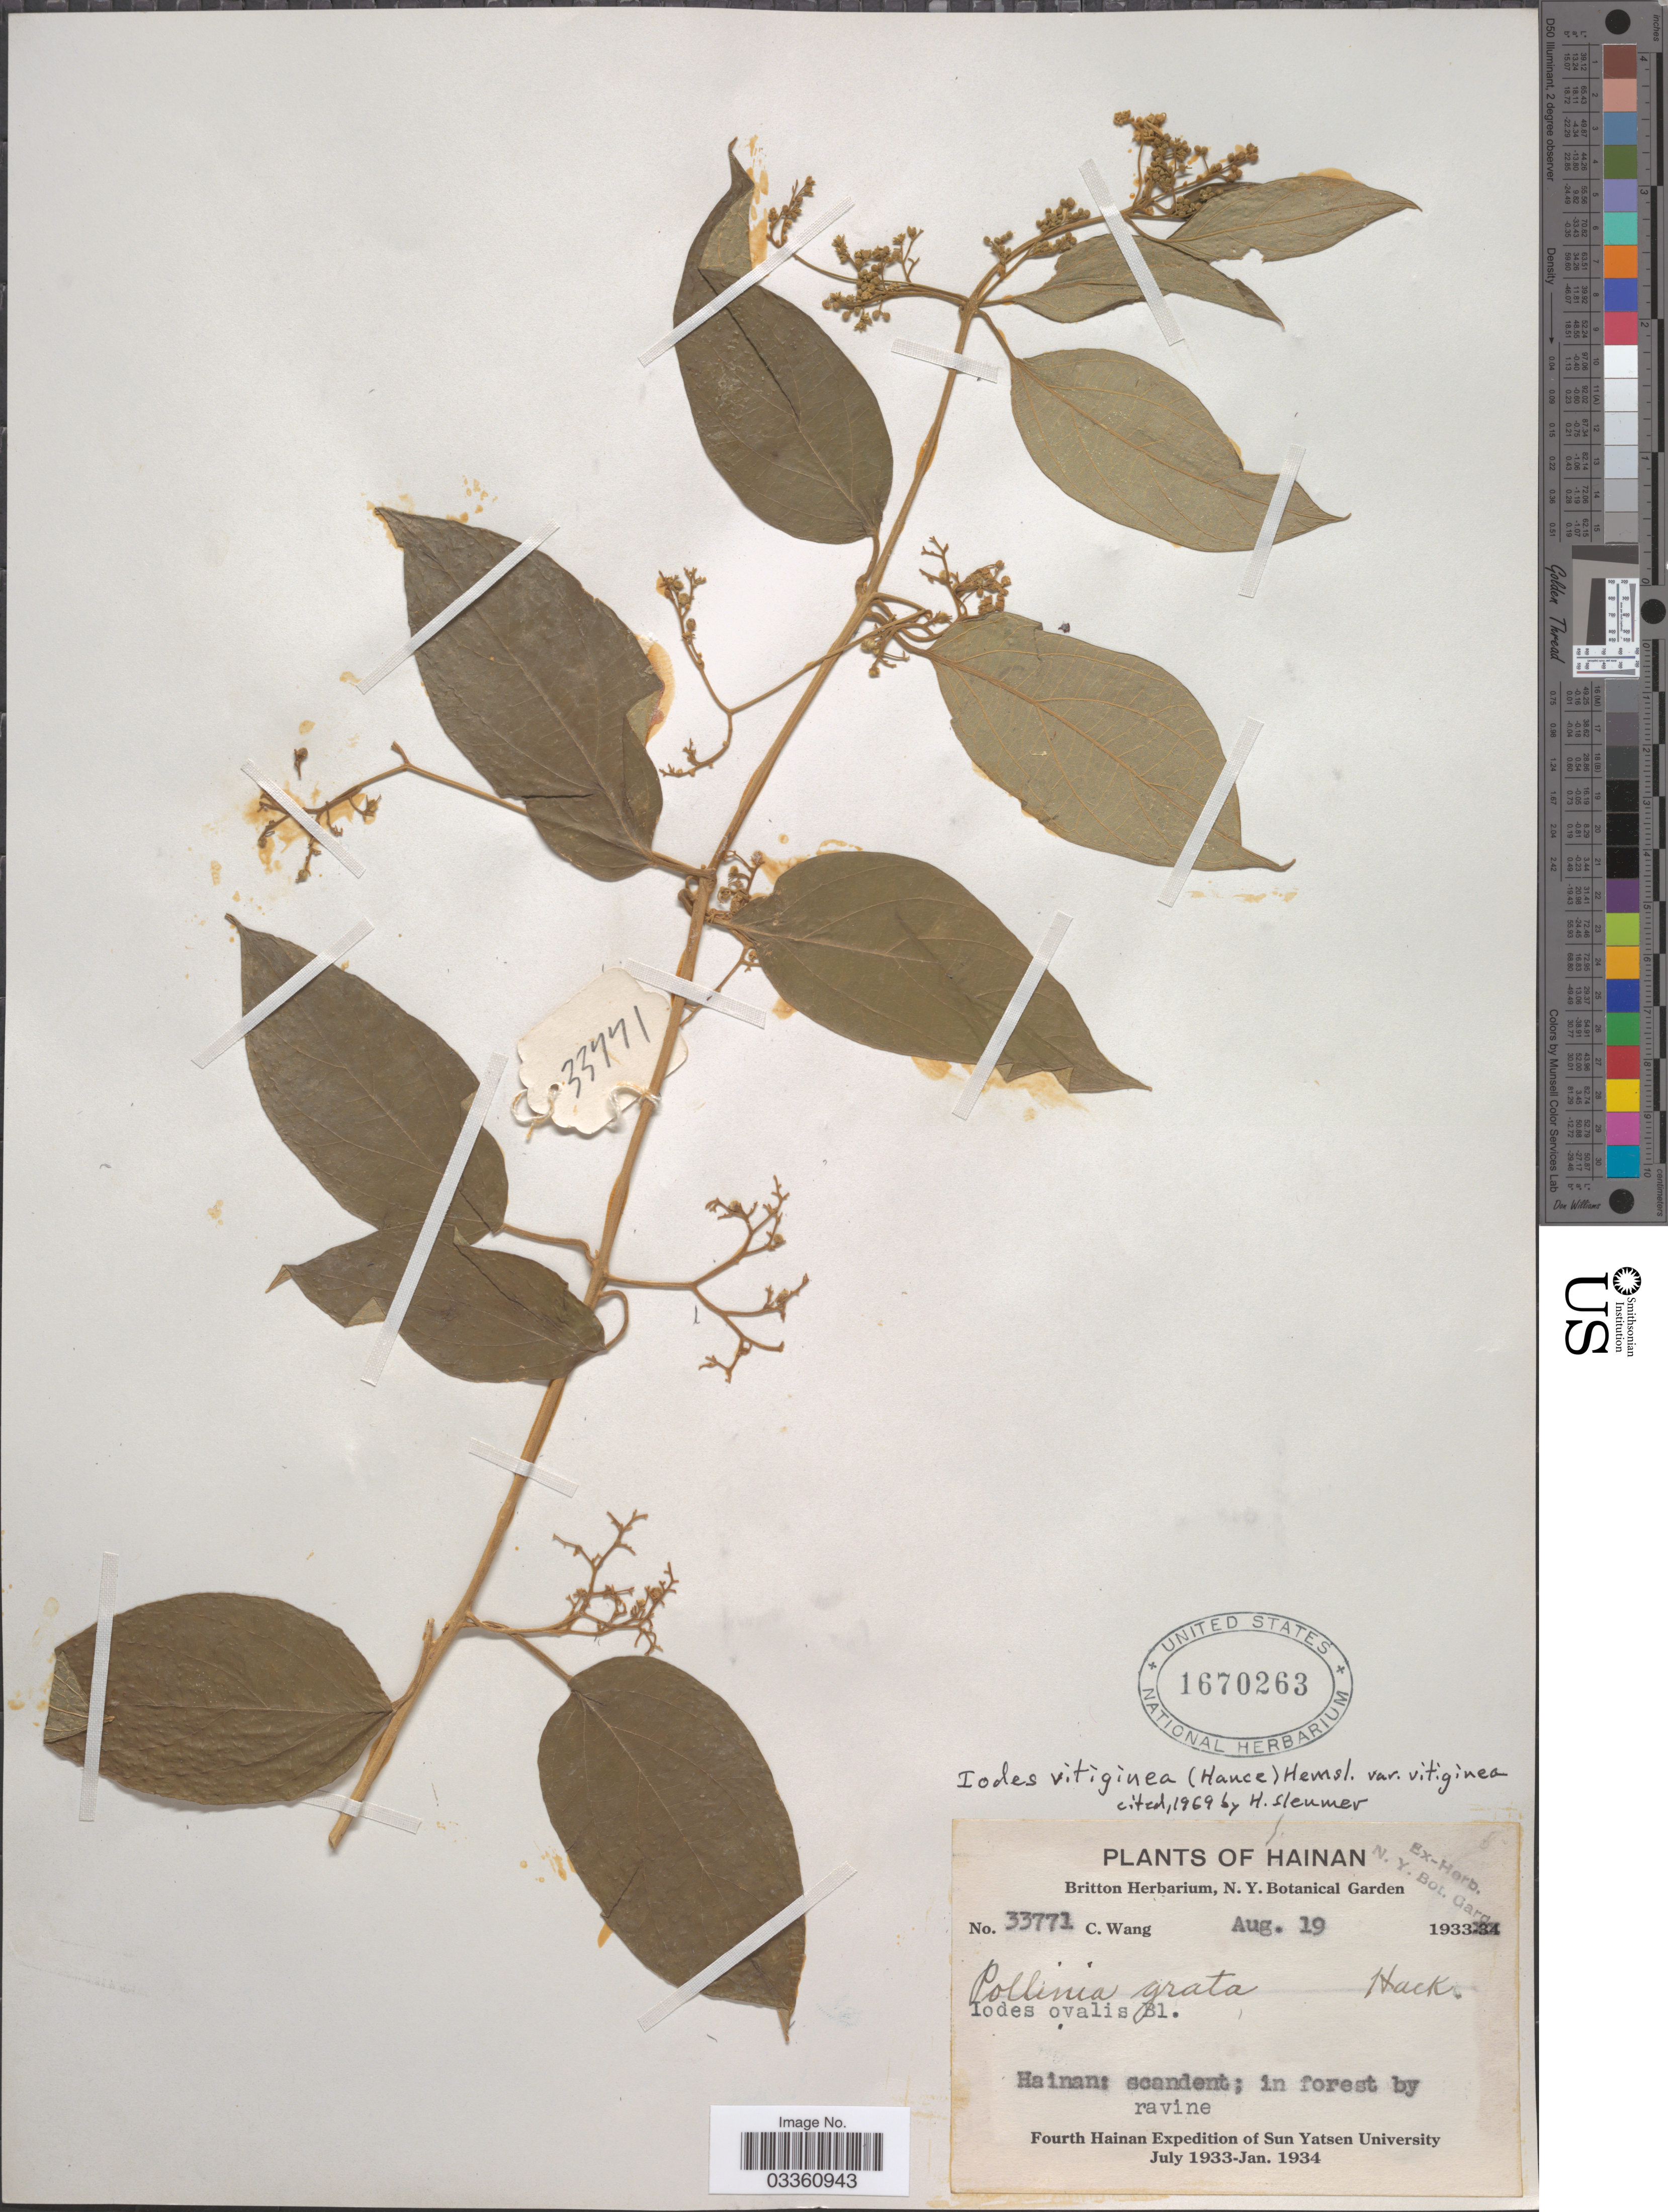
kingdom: Plantae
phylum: Tracheophyta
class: Magnoliopsida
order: Icacinales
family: Icacinaceae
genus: Iodes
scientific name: Iodes vitiginea var. vitiginea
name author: (Hance) Hance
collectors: C. Wang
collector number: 33771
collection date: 1933-08-19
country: China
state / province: Hainan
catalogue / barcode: US 1670263